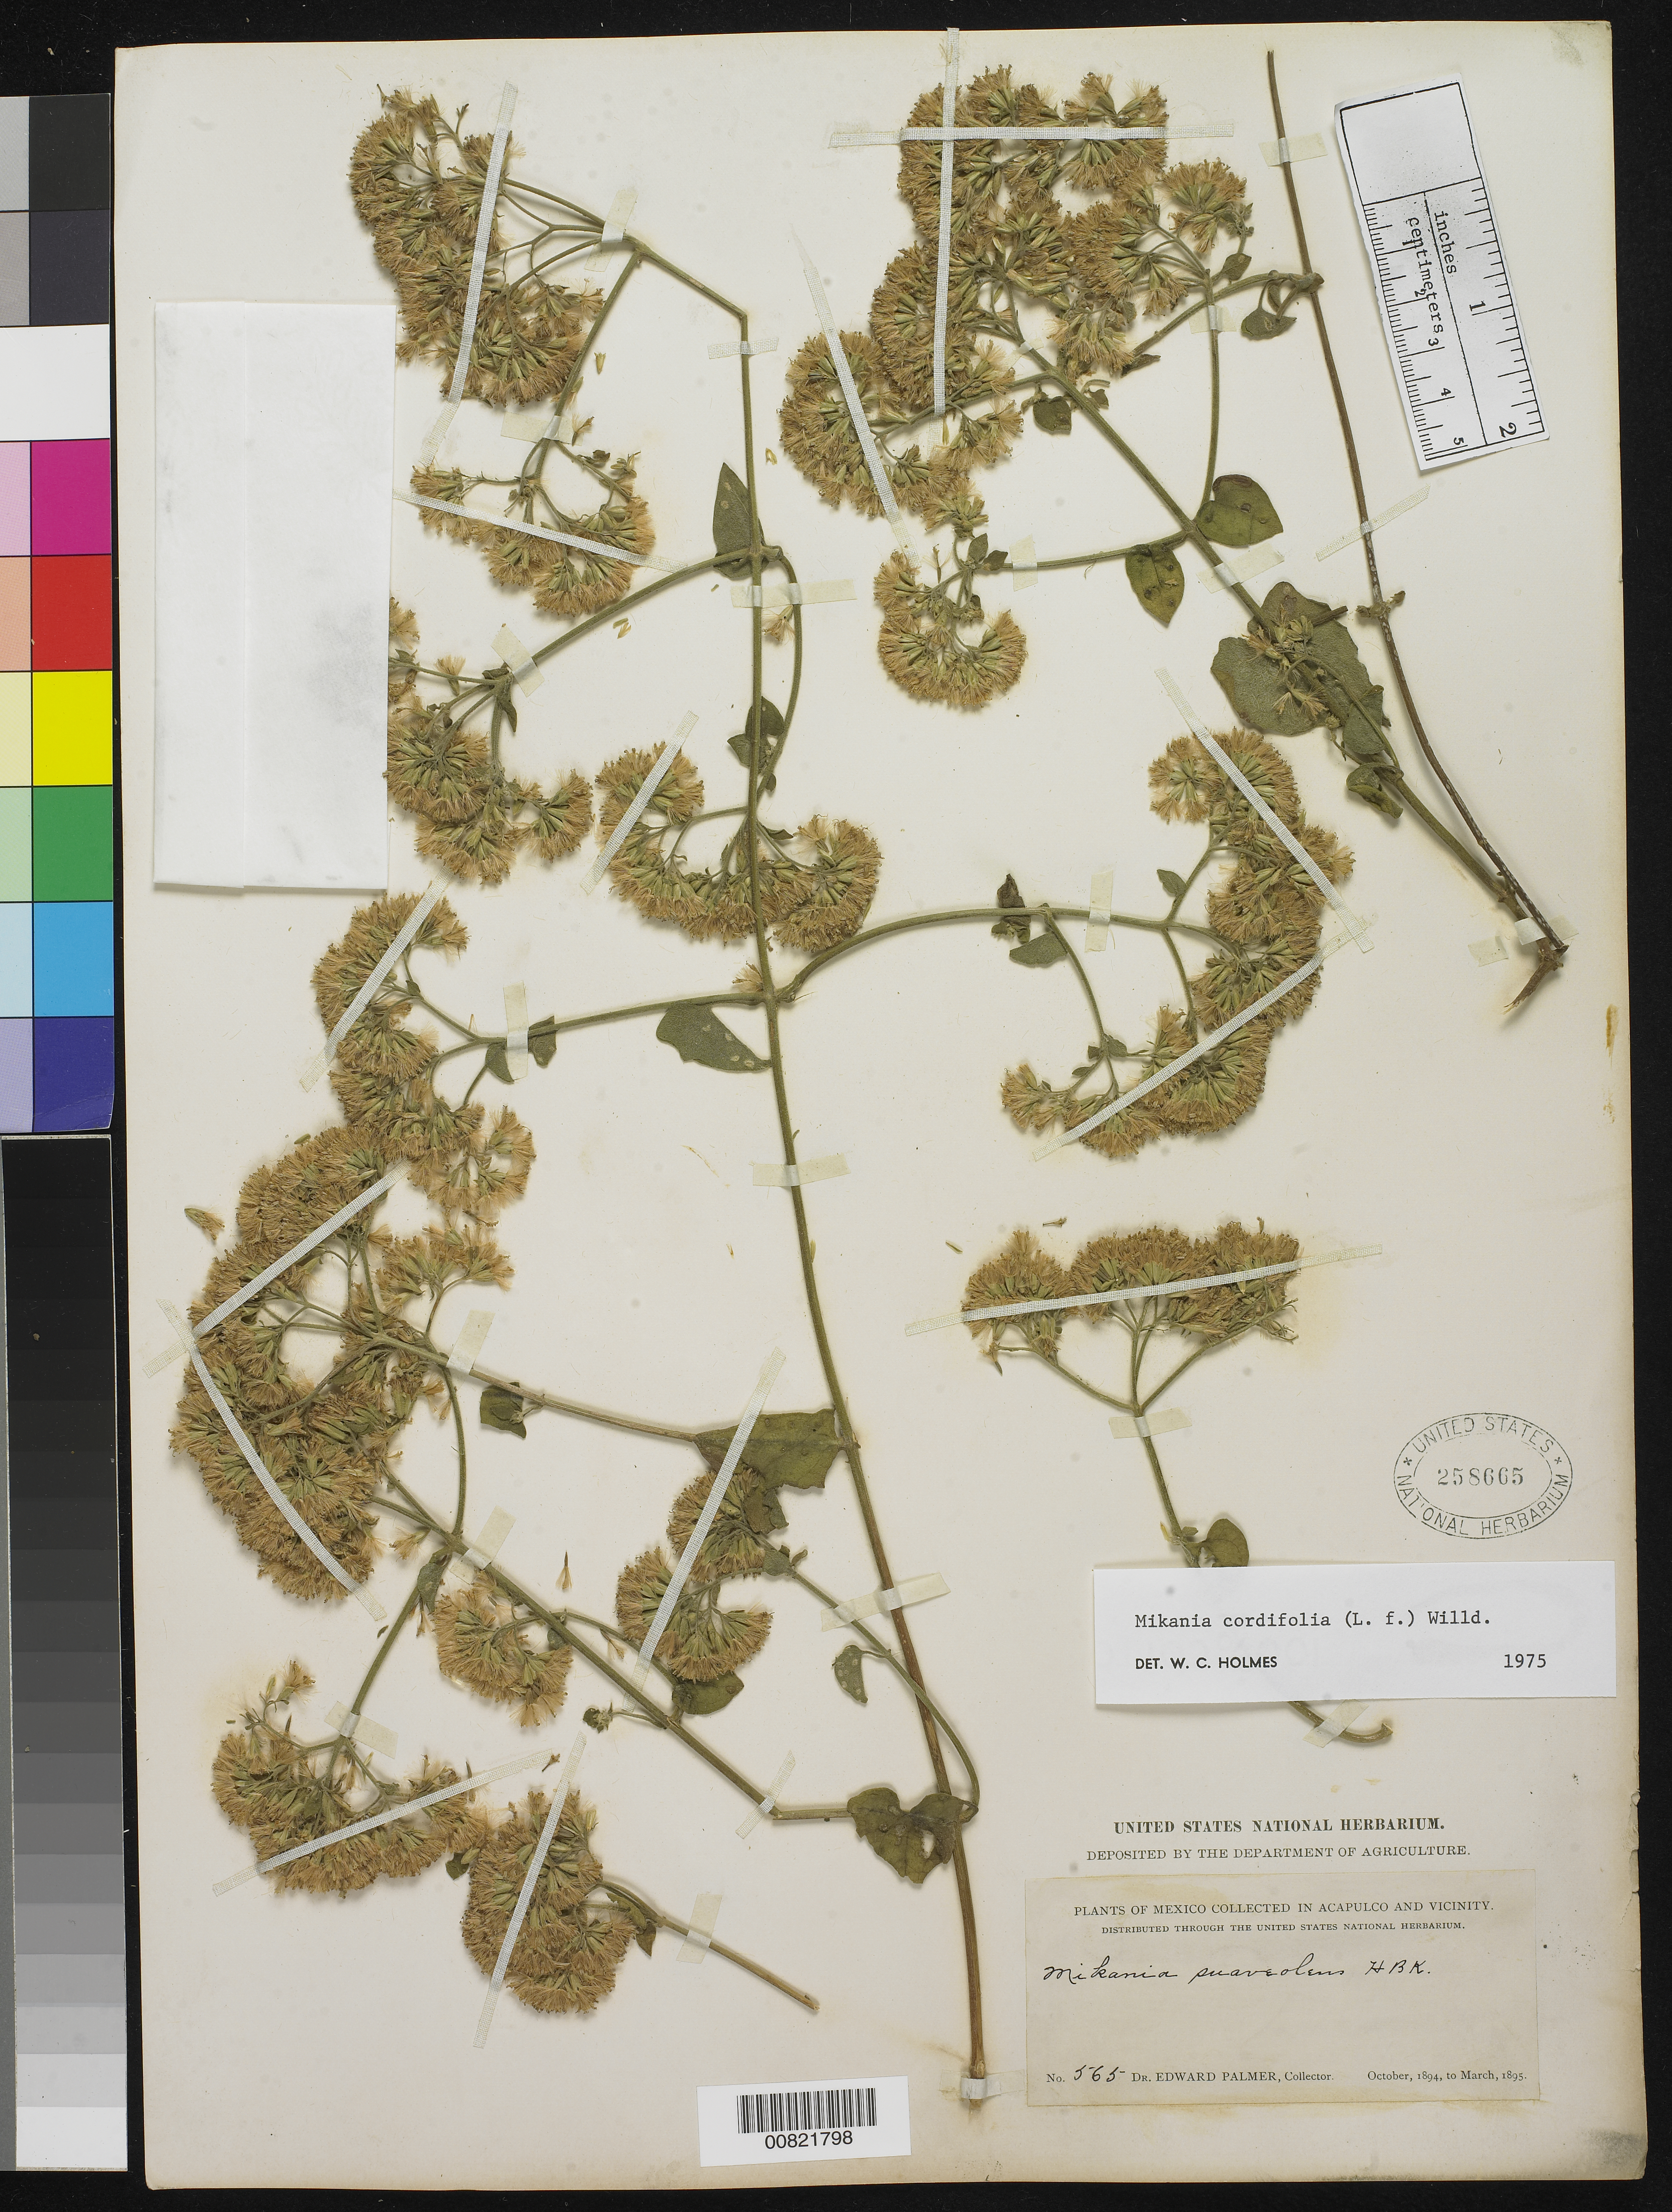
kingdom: Plantae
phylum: Tracheophyta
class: Magnoliopsida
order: Asterales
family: Asteraceae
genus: Mikania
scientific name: Mikania cordifolia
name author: Kunth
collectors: E. Palmer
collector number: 565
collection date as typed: Oct 1894 to -- Mar 1895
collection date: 1894-10/1895-03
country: Mexico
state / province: Guerrero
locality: Acapulco, Guerrero and vicinity.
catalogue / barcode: US 258665